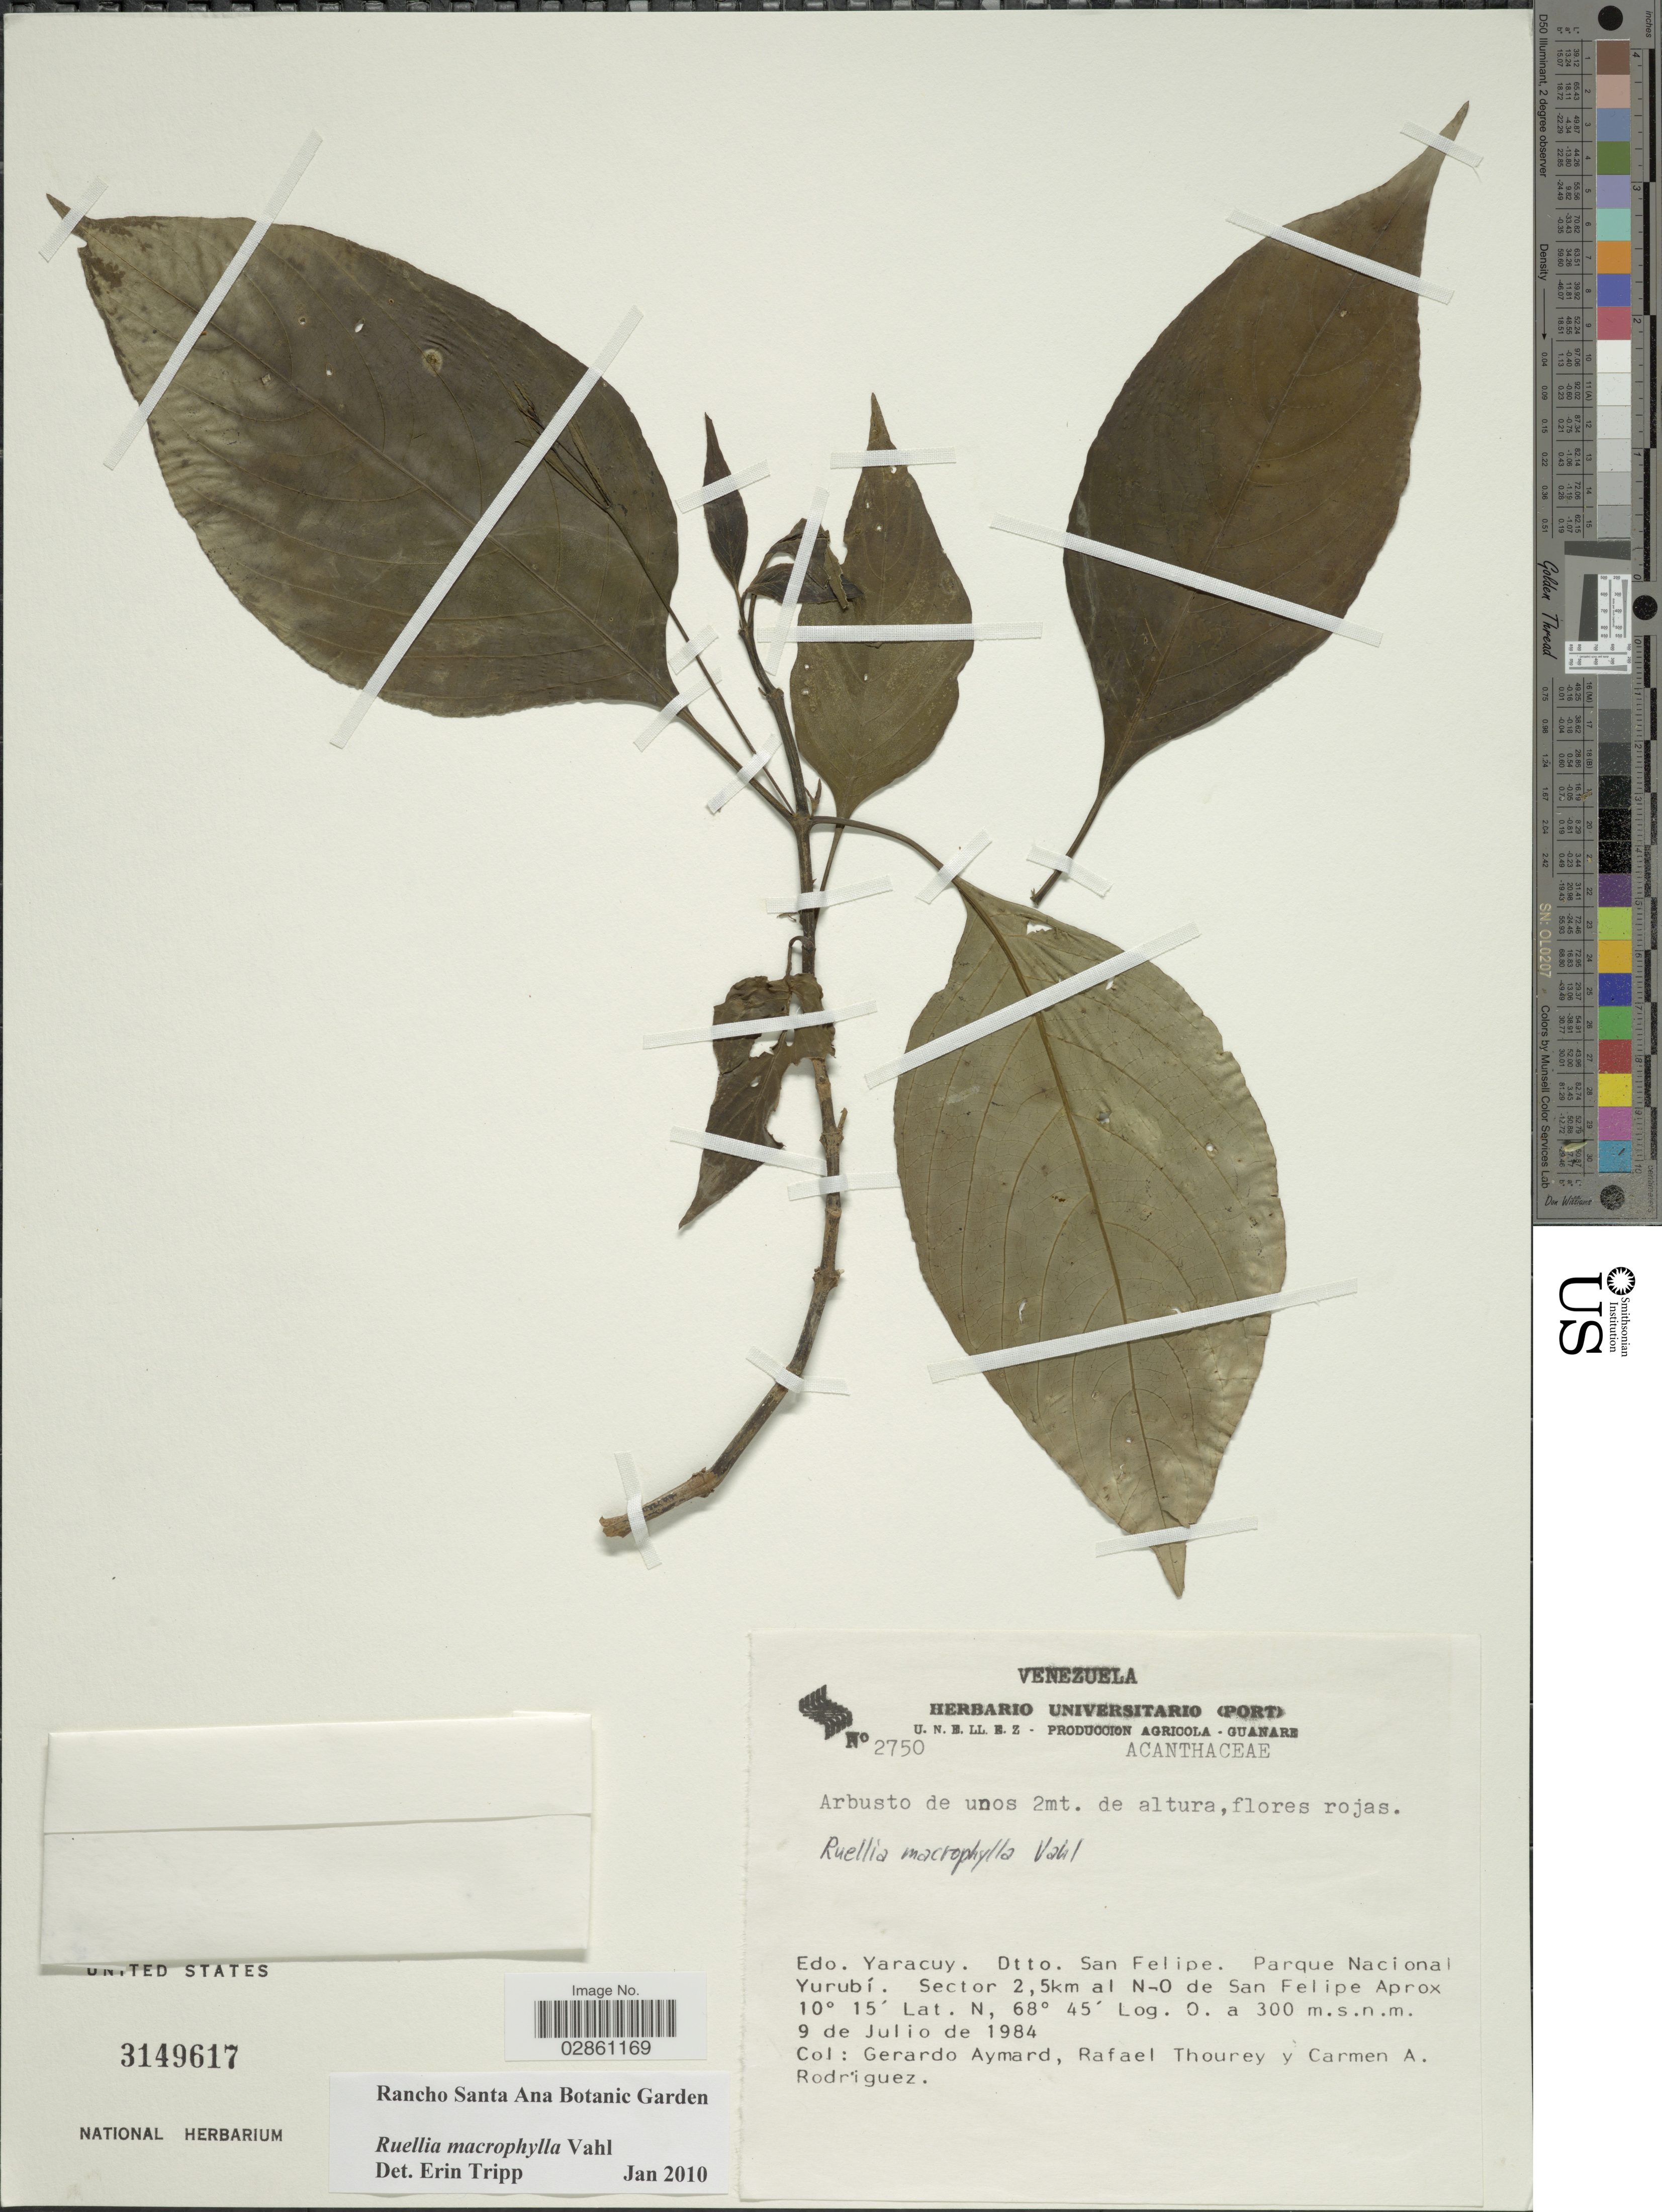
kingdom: Plantae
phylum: Tracheophyta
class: Magnoliopsida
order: Lamiales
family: Acanthaceae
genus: Ruellia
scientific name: Ruellia macrophylla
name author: Vahl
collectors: G. A. Aymard, R. Thourey & C. Rodriguez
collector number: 2750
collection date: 1984-07-09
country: Venezuela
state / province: Yaracuy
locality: Dtto, San Felipe. Parque Nacional Yurubí. Sector 2.5km al N-O de San Felipe.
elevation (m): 300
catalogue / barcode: US 3149617